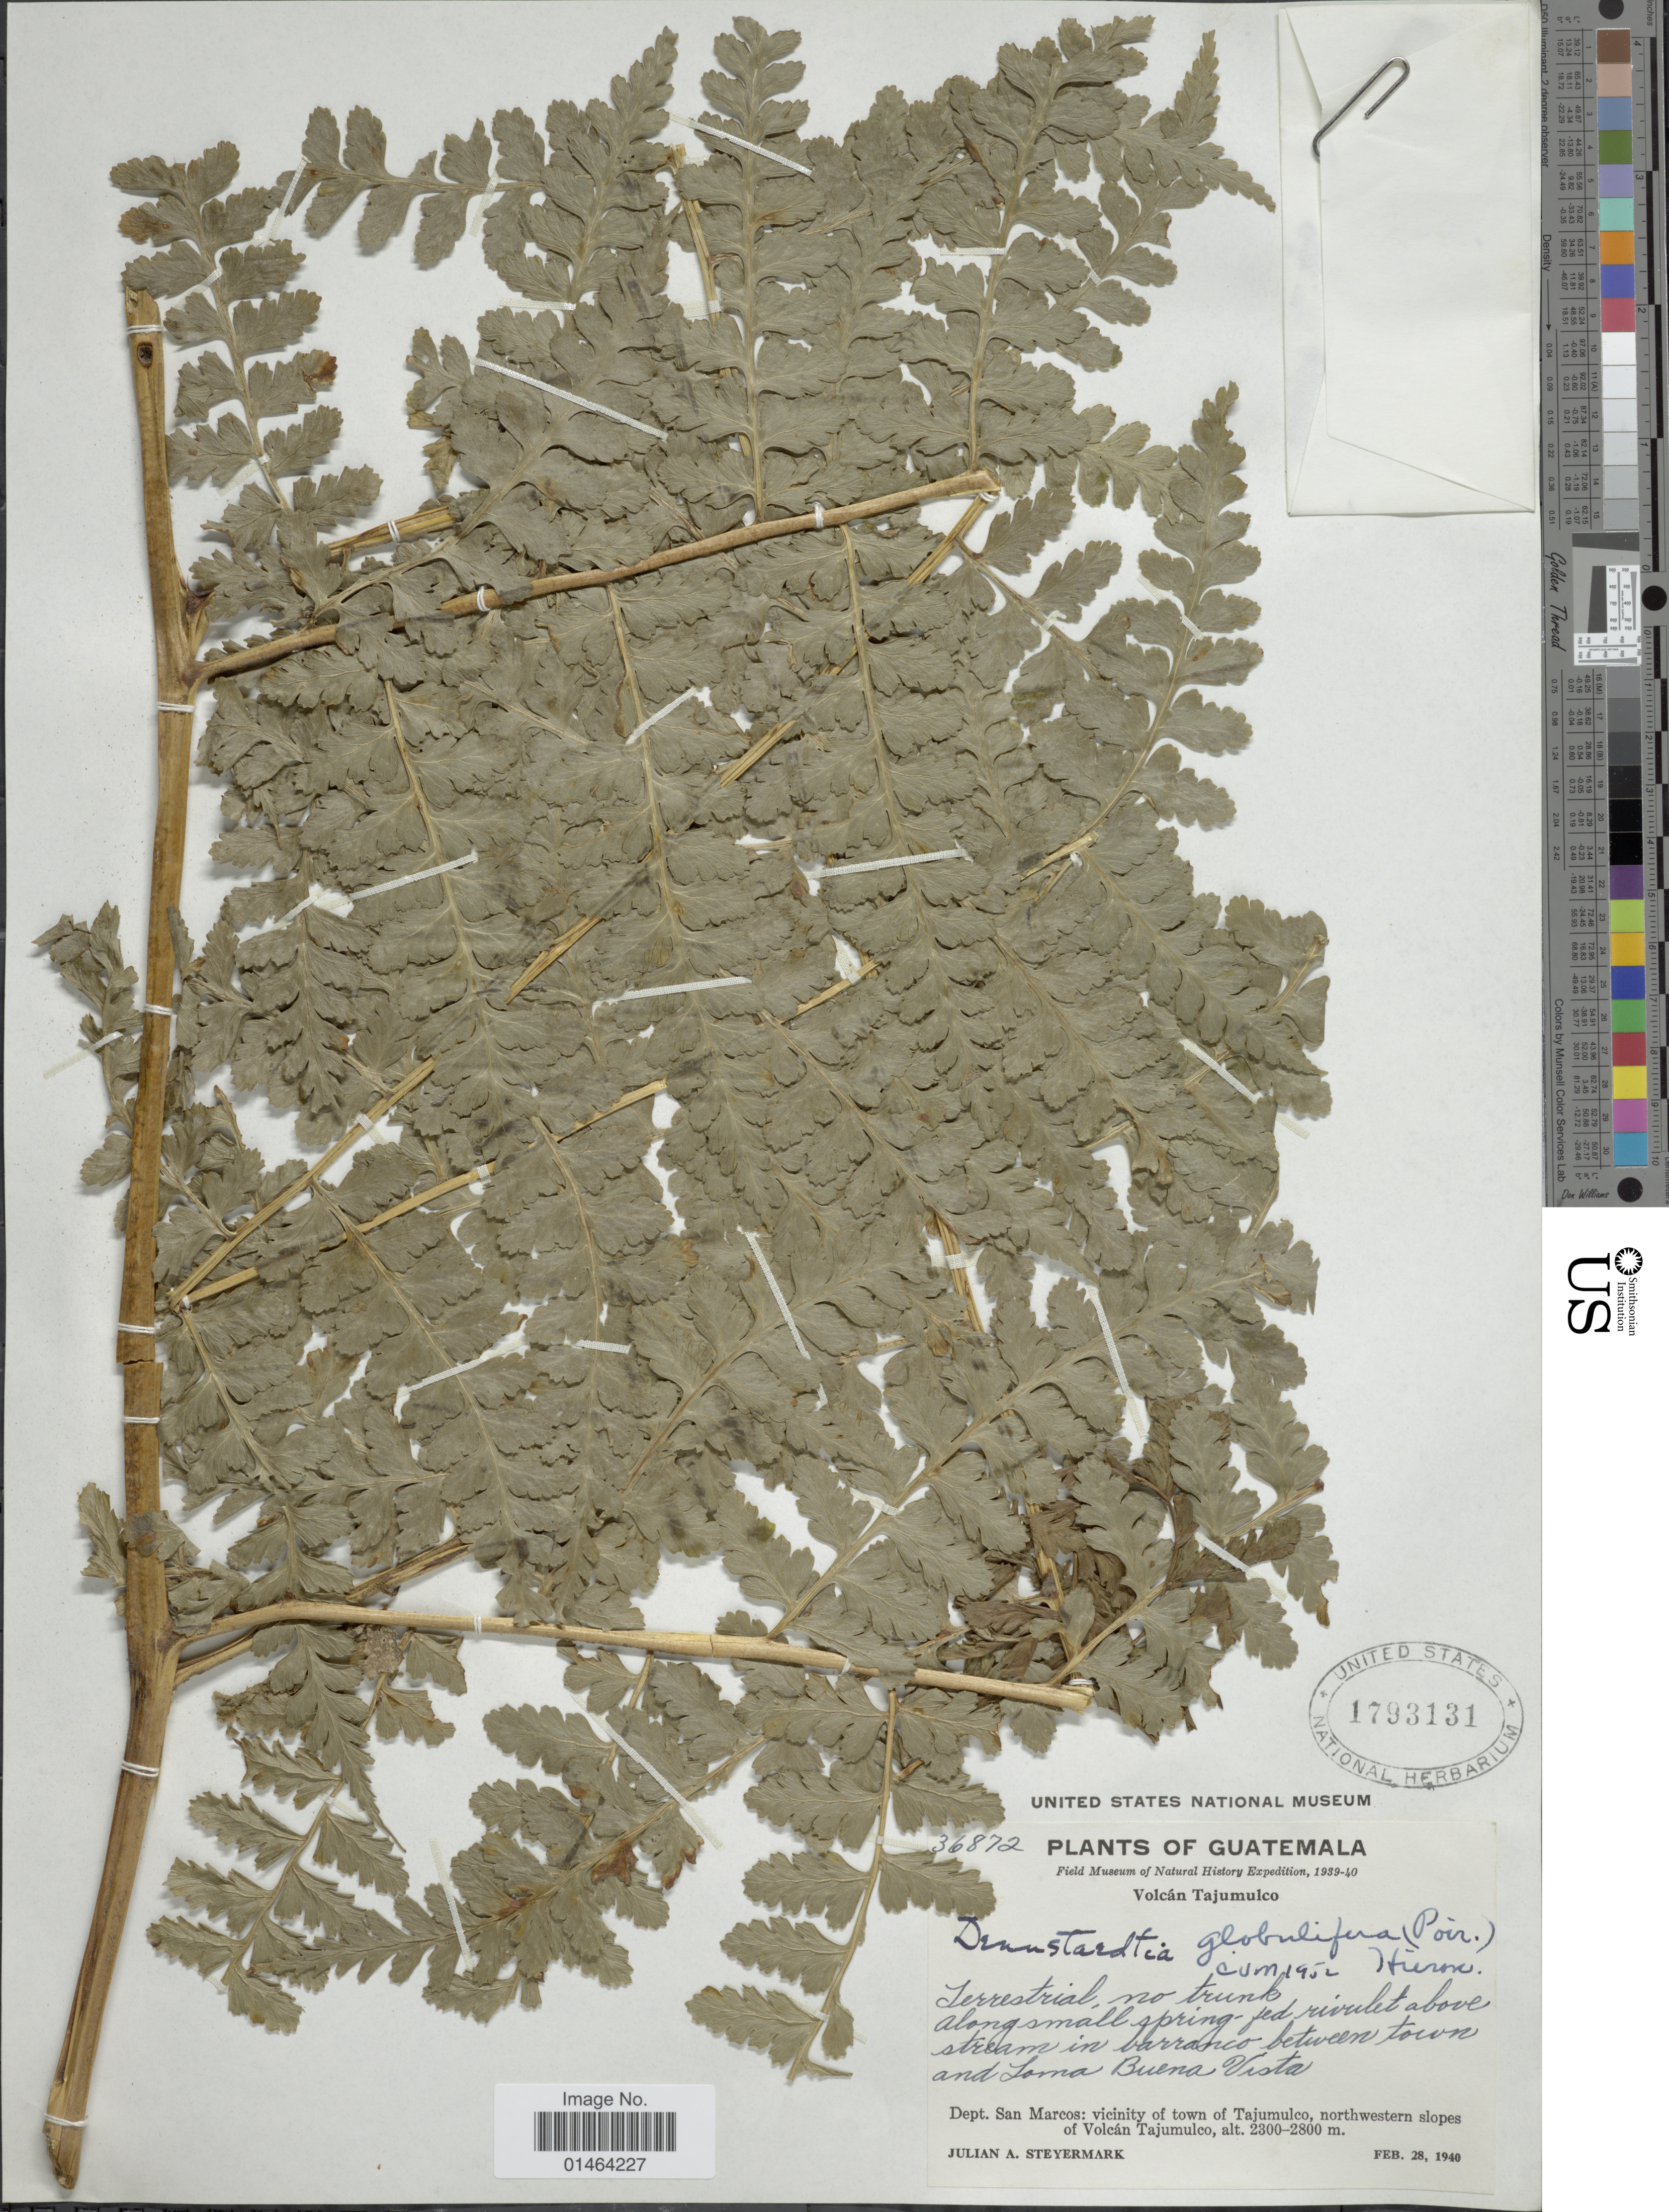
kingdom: Plantae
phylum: Tracheophyta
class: Polypodiopsida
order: Polypodiales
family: Dennstaedtiaceae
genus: Dennstaedtia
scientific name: Dennstaedtia globulifera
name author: (Poir.) Hieron.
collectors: J. Steyermark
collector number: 36872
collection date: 1940-02-28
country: Guatemala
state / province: San Marcos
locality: Volcán Tajumulco. Along small spring-fed rivulet above stream in barranco between town and Loma Buena Vista. Vicinity of town of Tajumulco, northwestern slopes of Volcán Tajumulco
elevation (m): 2300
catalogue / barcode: US 1793131